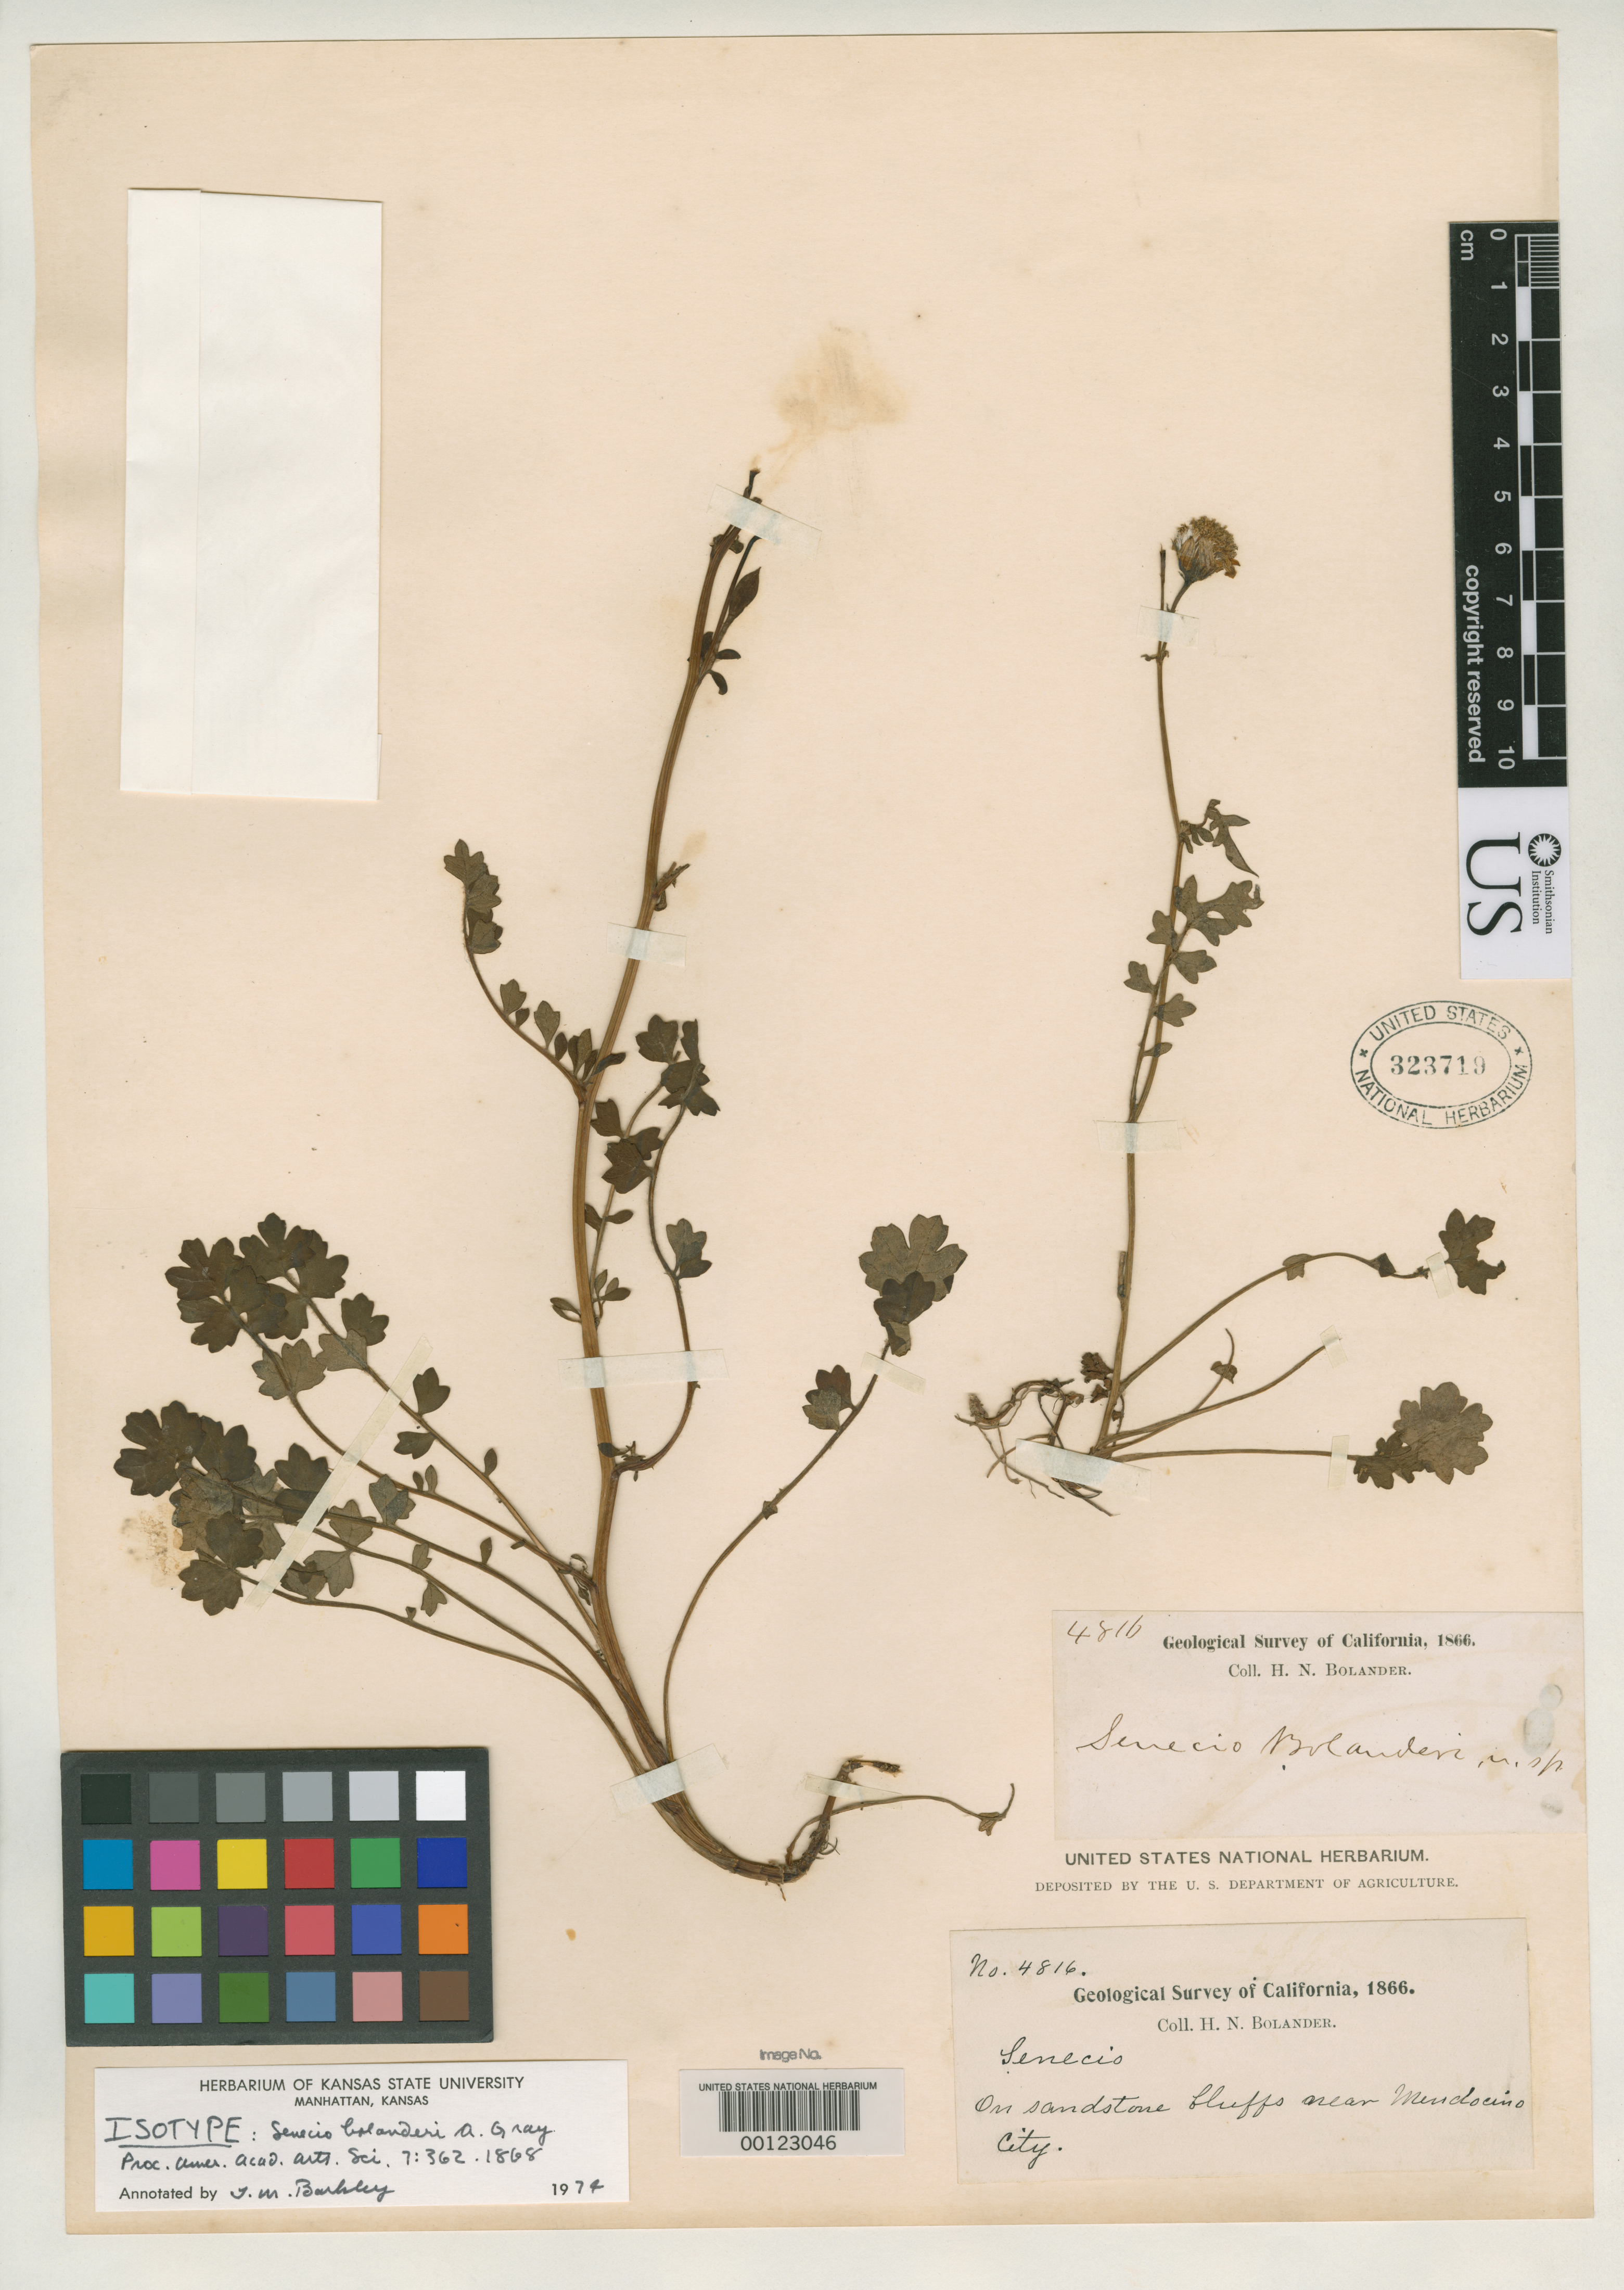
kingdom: Plantae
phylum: Tracheophyta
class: Magnoliopsida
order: Asterales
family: Asteraceae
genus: Senecio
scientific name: Senecio bolanderi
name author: A. Gray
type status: Isotype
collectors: H. Bolander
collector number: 4816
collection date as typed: May 1866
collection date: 1866-05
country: United States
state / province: California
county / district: Mendocino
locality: Sandstone bluffs at mouth of the river below Mendocino City.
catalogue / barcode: US 323719